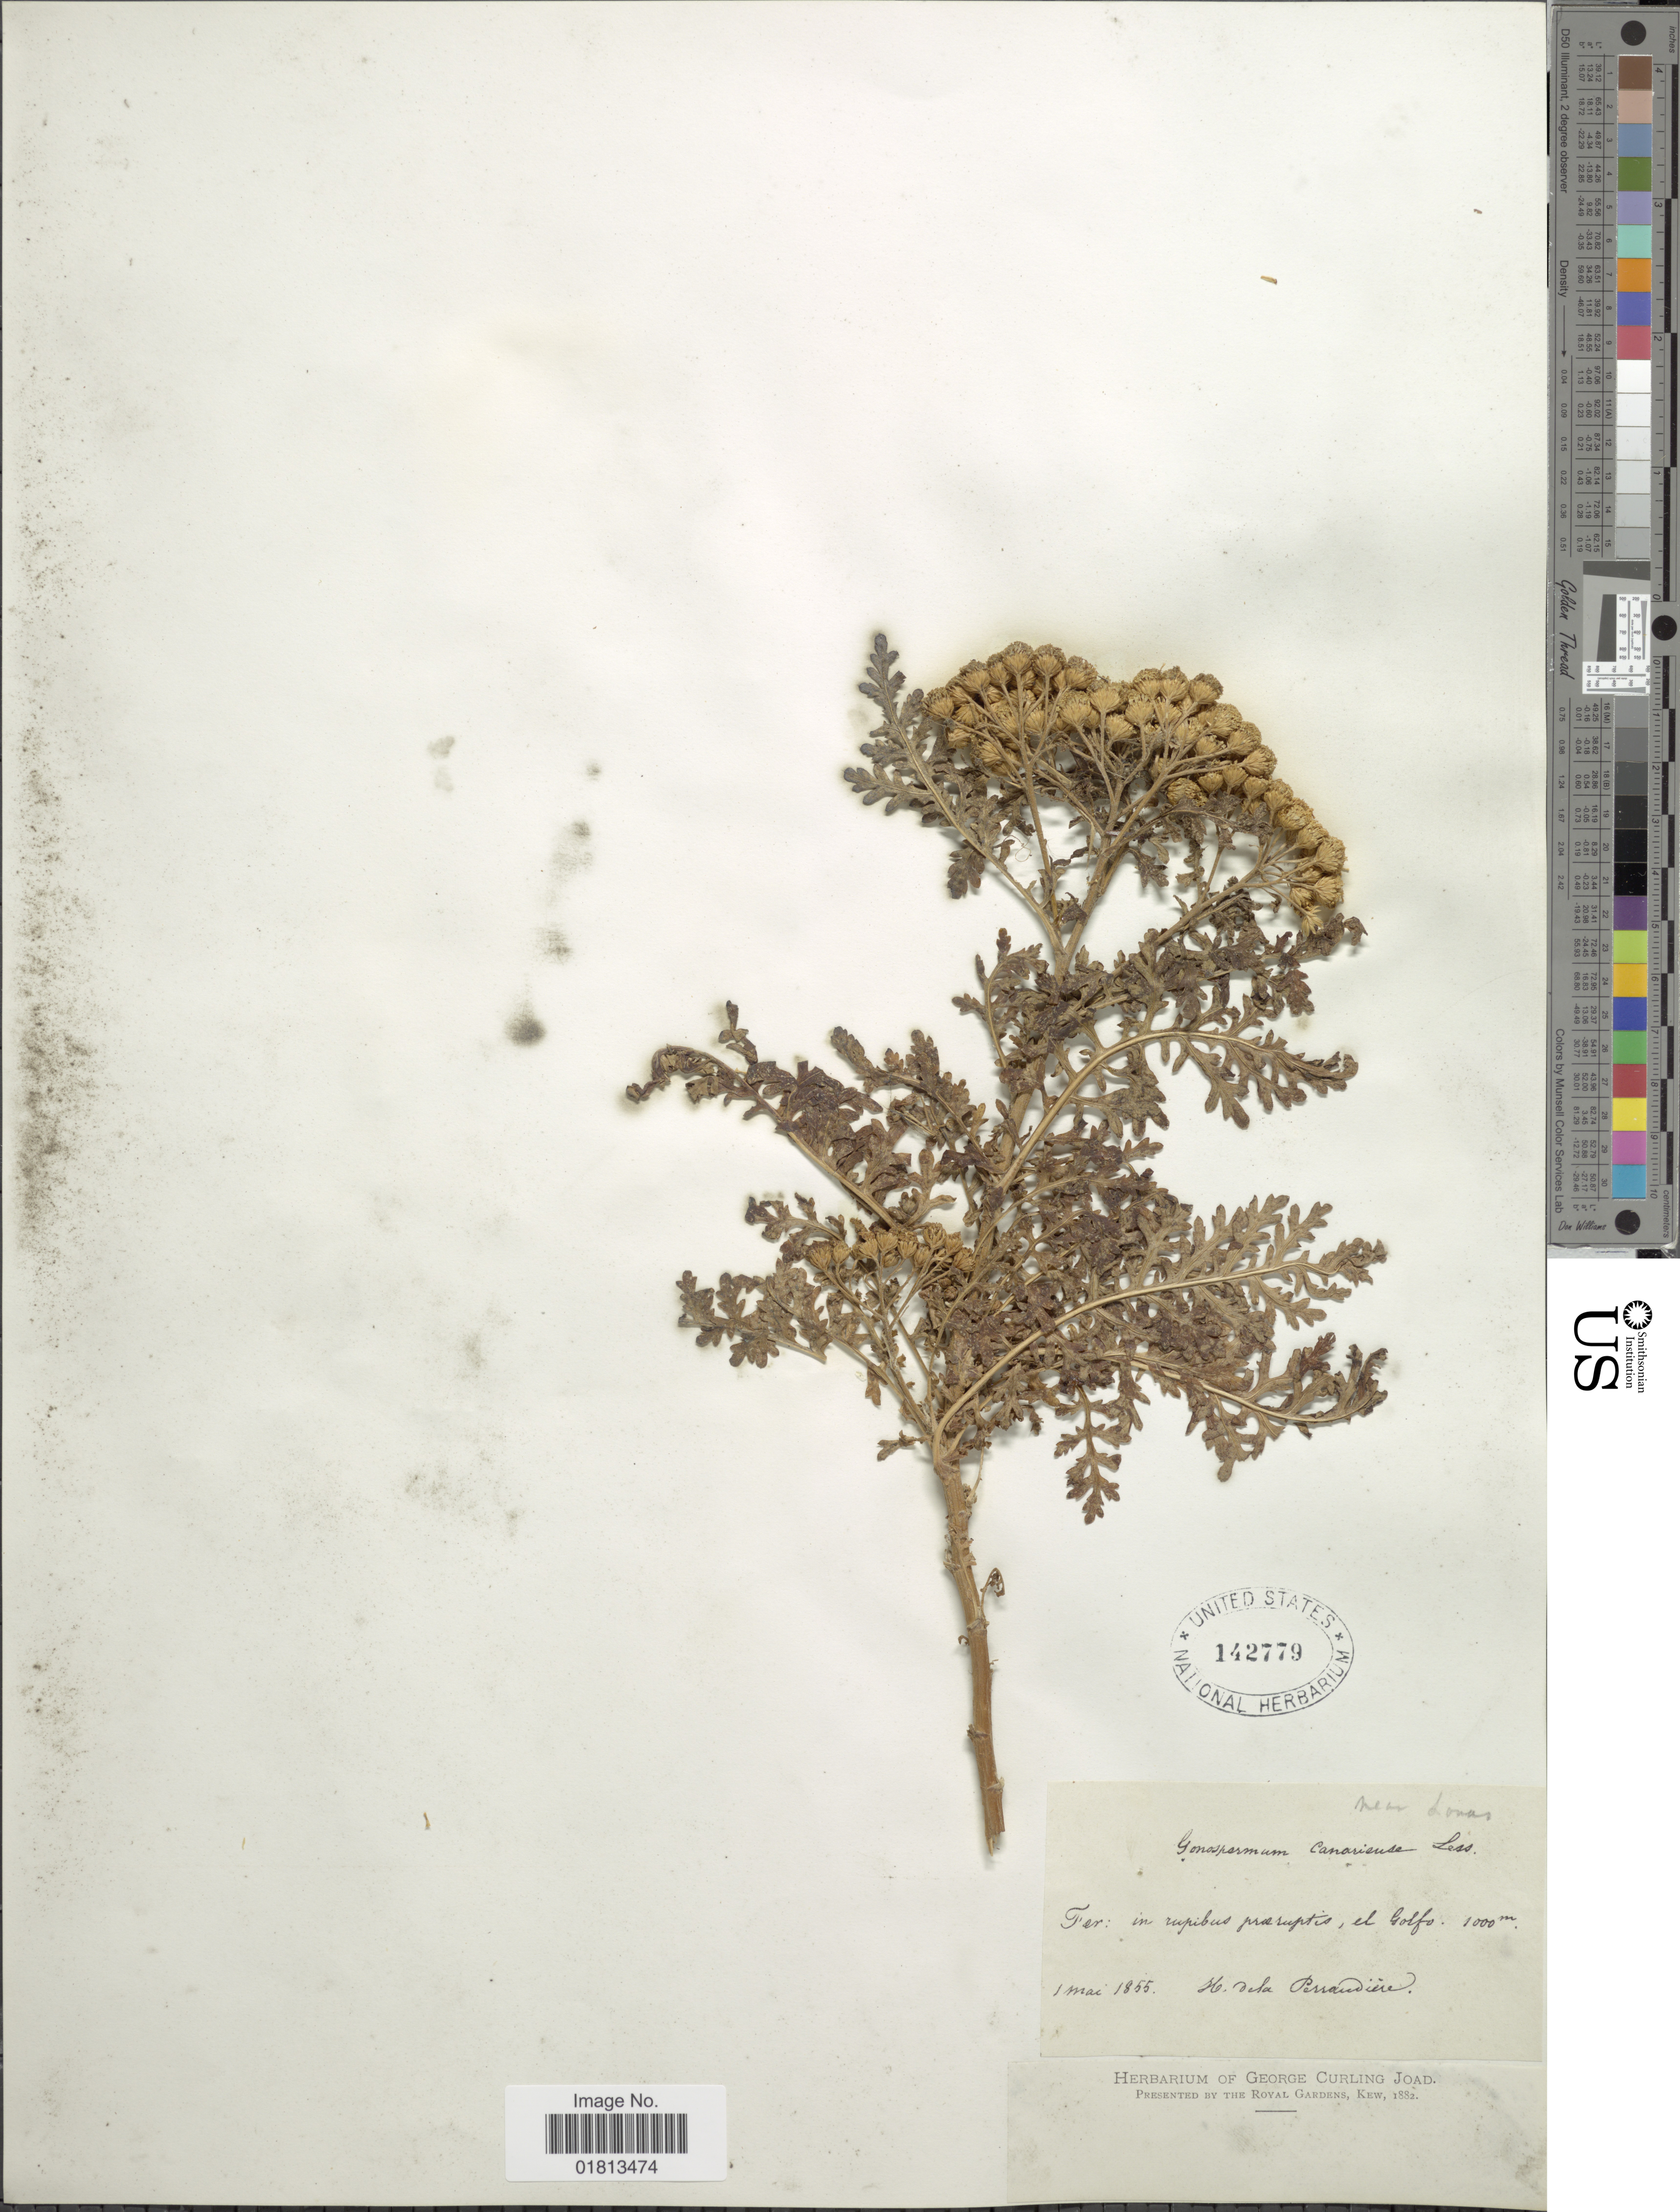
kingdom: Plantae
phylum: Tracheophyta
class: Magnoliopsida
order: Asterales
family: Asteraceae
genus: Gonospermum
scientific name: Gonospermum canariense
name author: (DC.) Less.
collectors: H. de la Perraudière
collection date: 1855-05-01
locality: Fer: in rupibus praeruptis, el Golfo [interpreted]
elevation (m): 1000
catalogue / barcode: US 142779